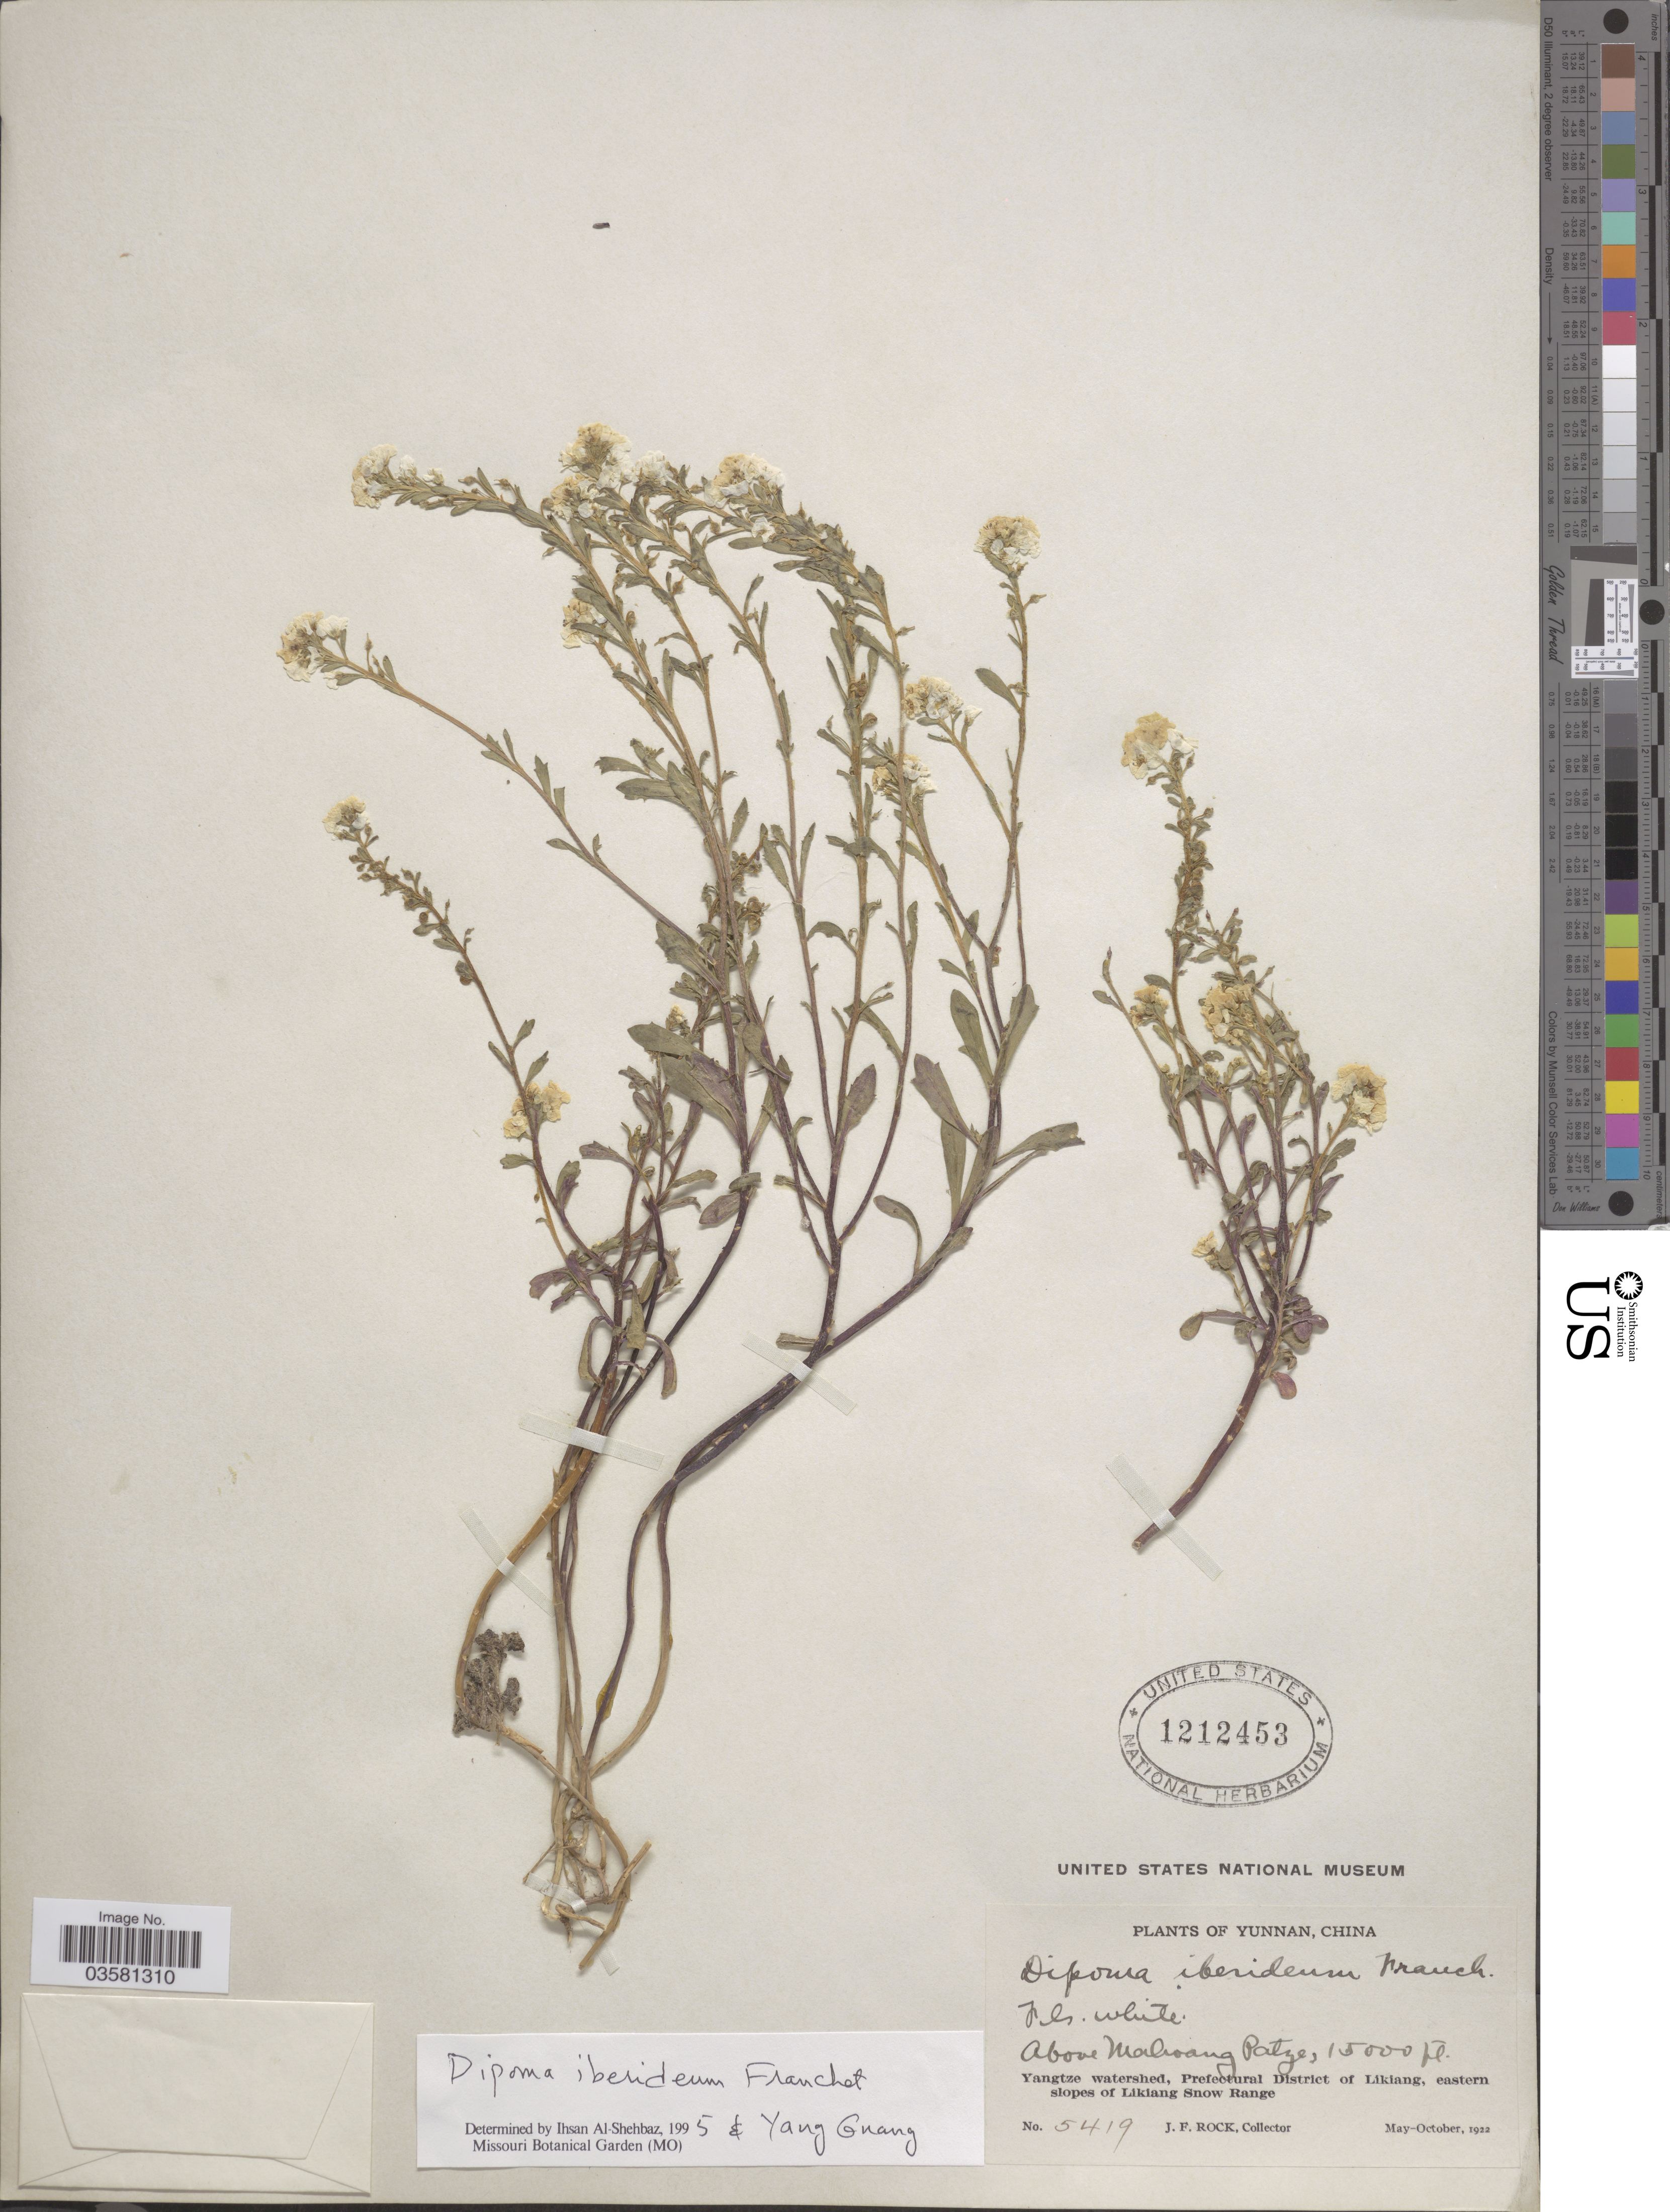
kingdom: Plantae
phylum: Tracheophyta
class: Magnoliopsida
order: Brassicales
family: Brassicaceae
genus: Dipoma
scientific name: Dipoma iberideum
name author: Franch.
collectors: J. Rock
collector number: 5419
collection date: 1922-05/1922-10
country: China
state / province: Yunnan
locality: Above Makoang Patze. Yangtze watershed, Prefectural District of Likiang, eastern slopes of Likiang Snow Range.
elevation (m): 4572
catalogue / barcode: US 1212453